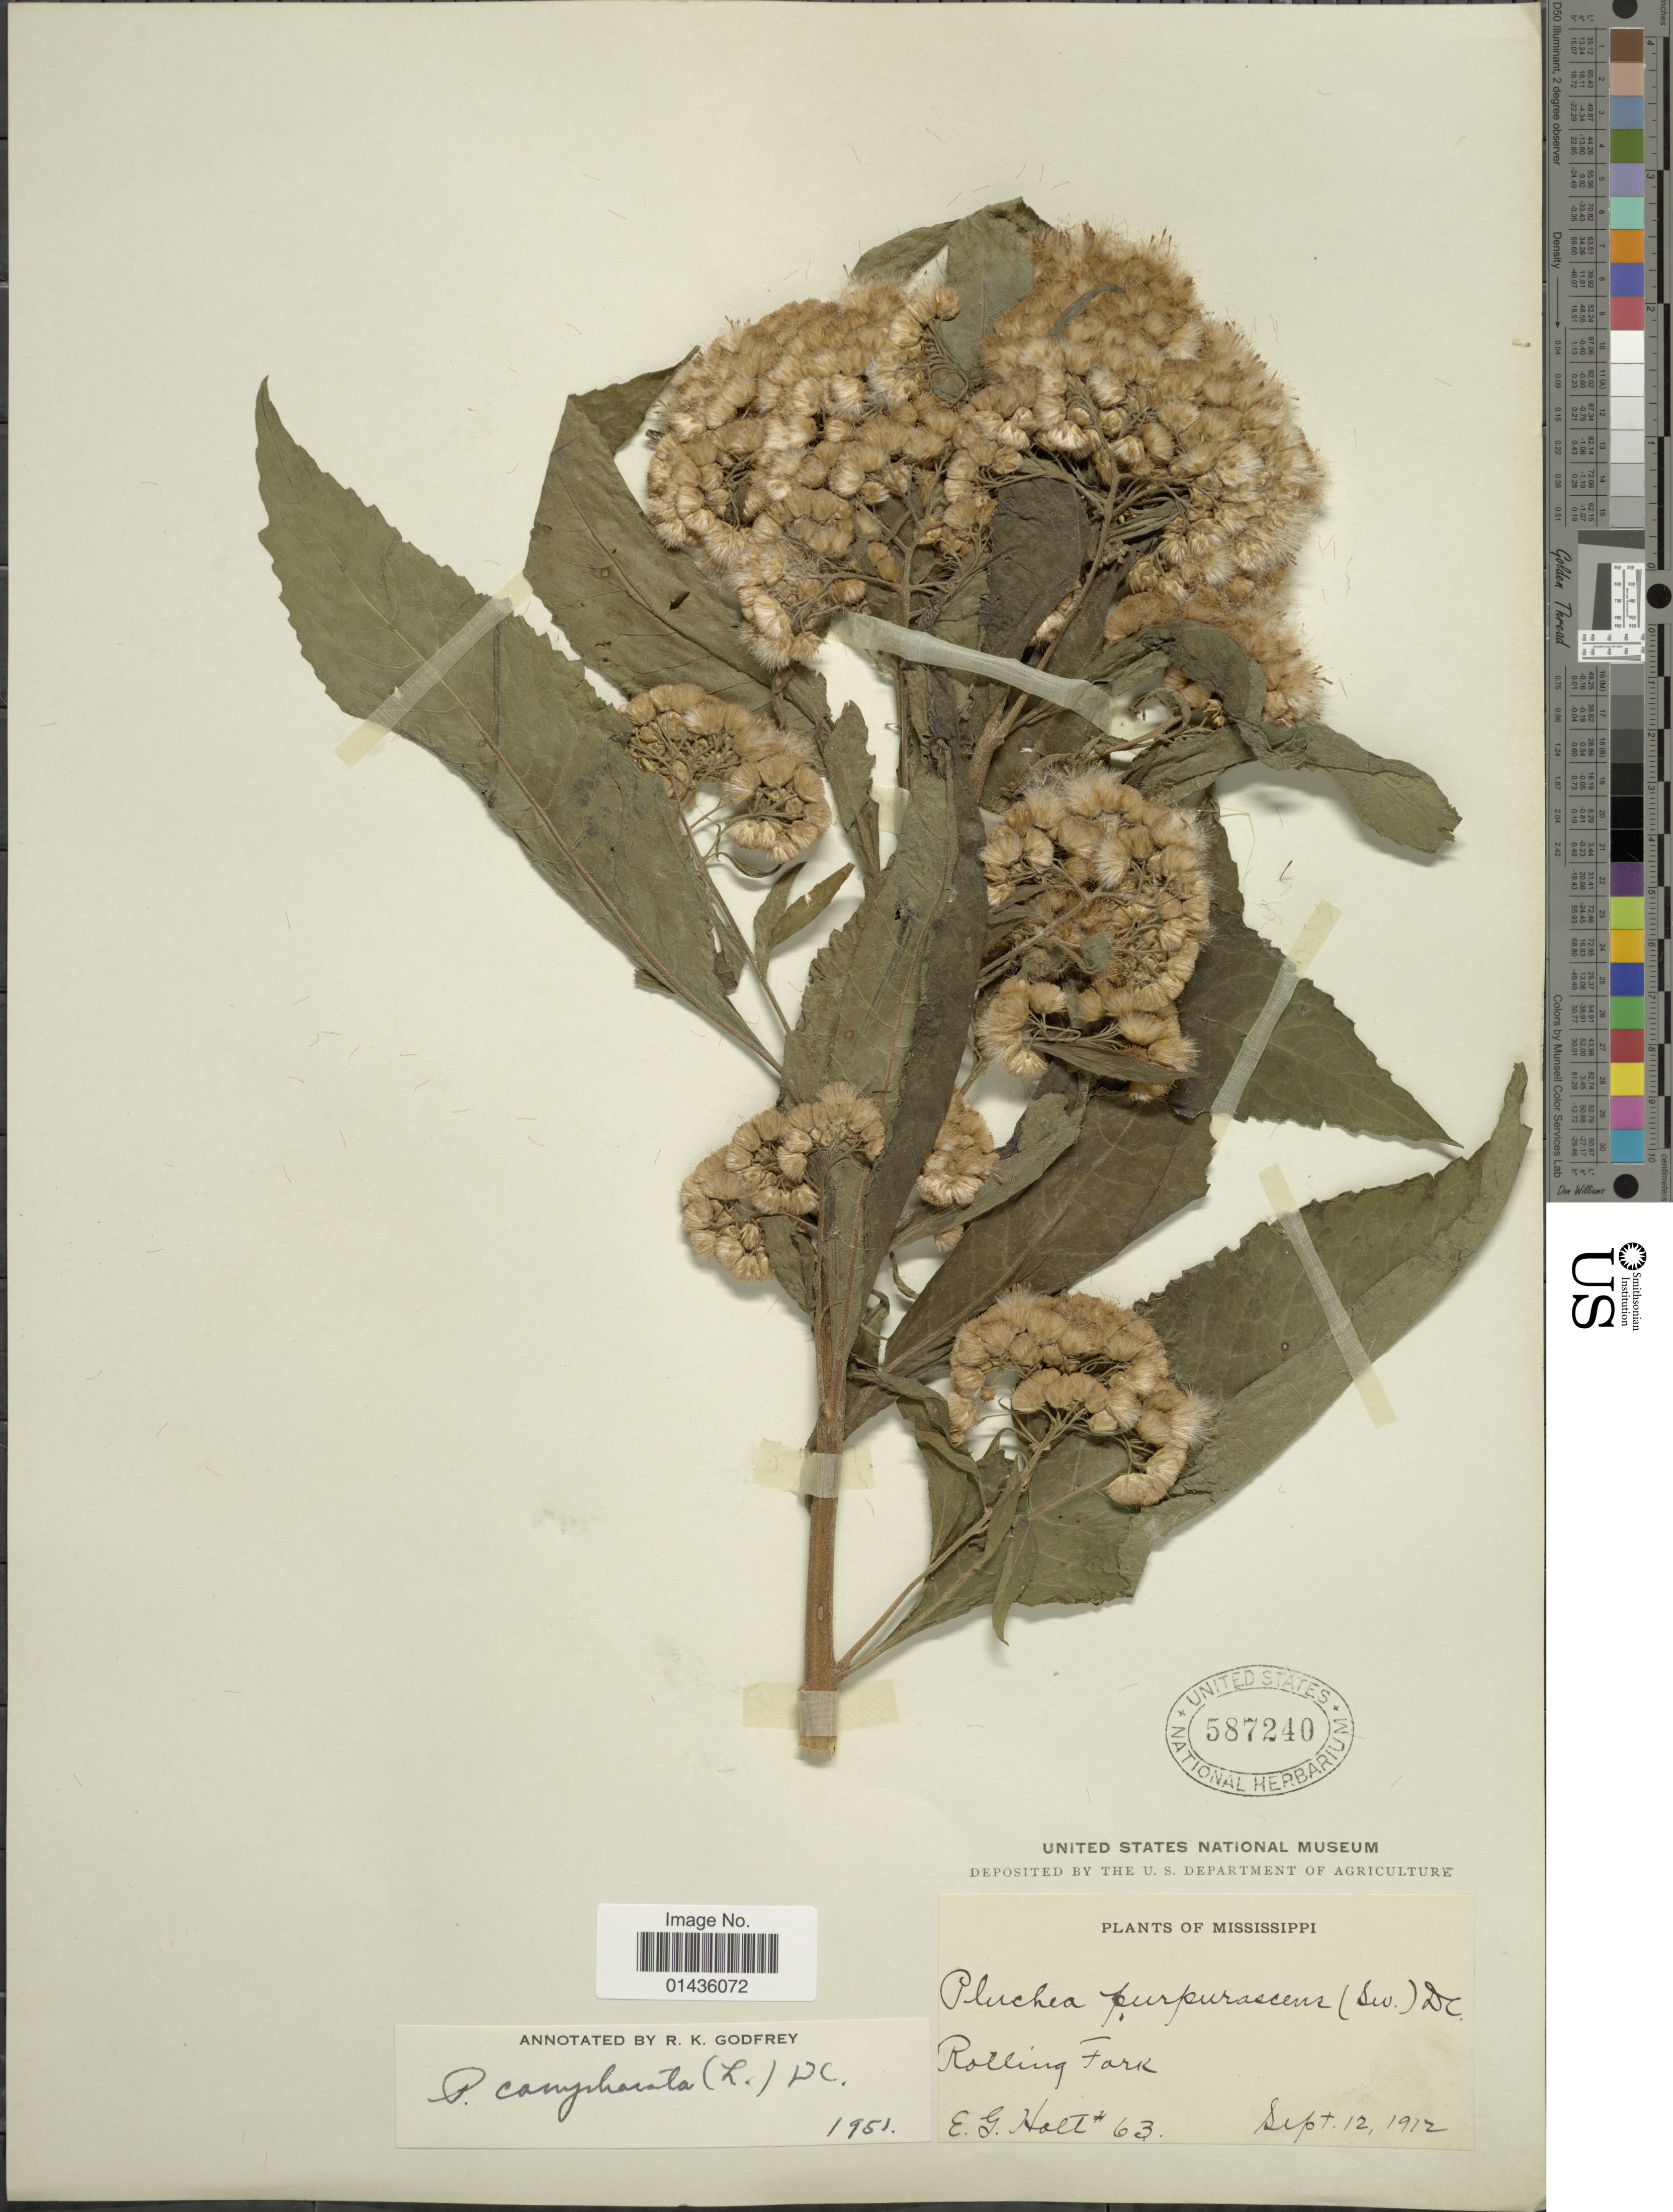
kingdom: Plantae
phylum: Tracheophyta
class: Magnoliopsida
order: Asterales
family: Asteraceae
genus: Pluchea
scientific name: Pluchea camphorata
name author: (L.) DC.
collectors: E. G. Holt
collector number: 63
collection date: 1912-09-12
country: United States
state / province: Mississippi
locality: Rolling Fork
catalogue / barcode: US 587240